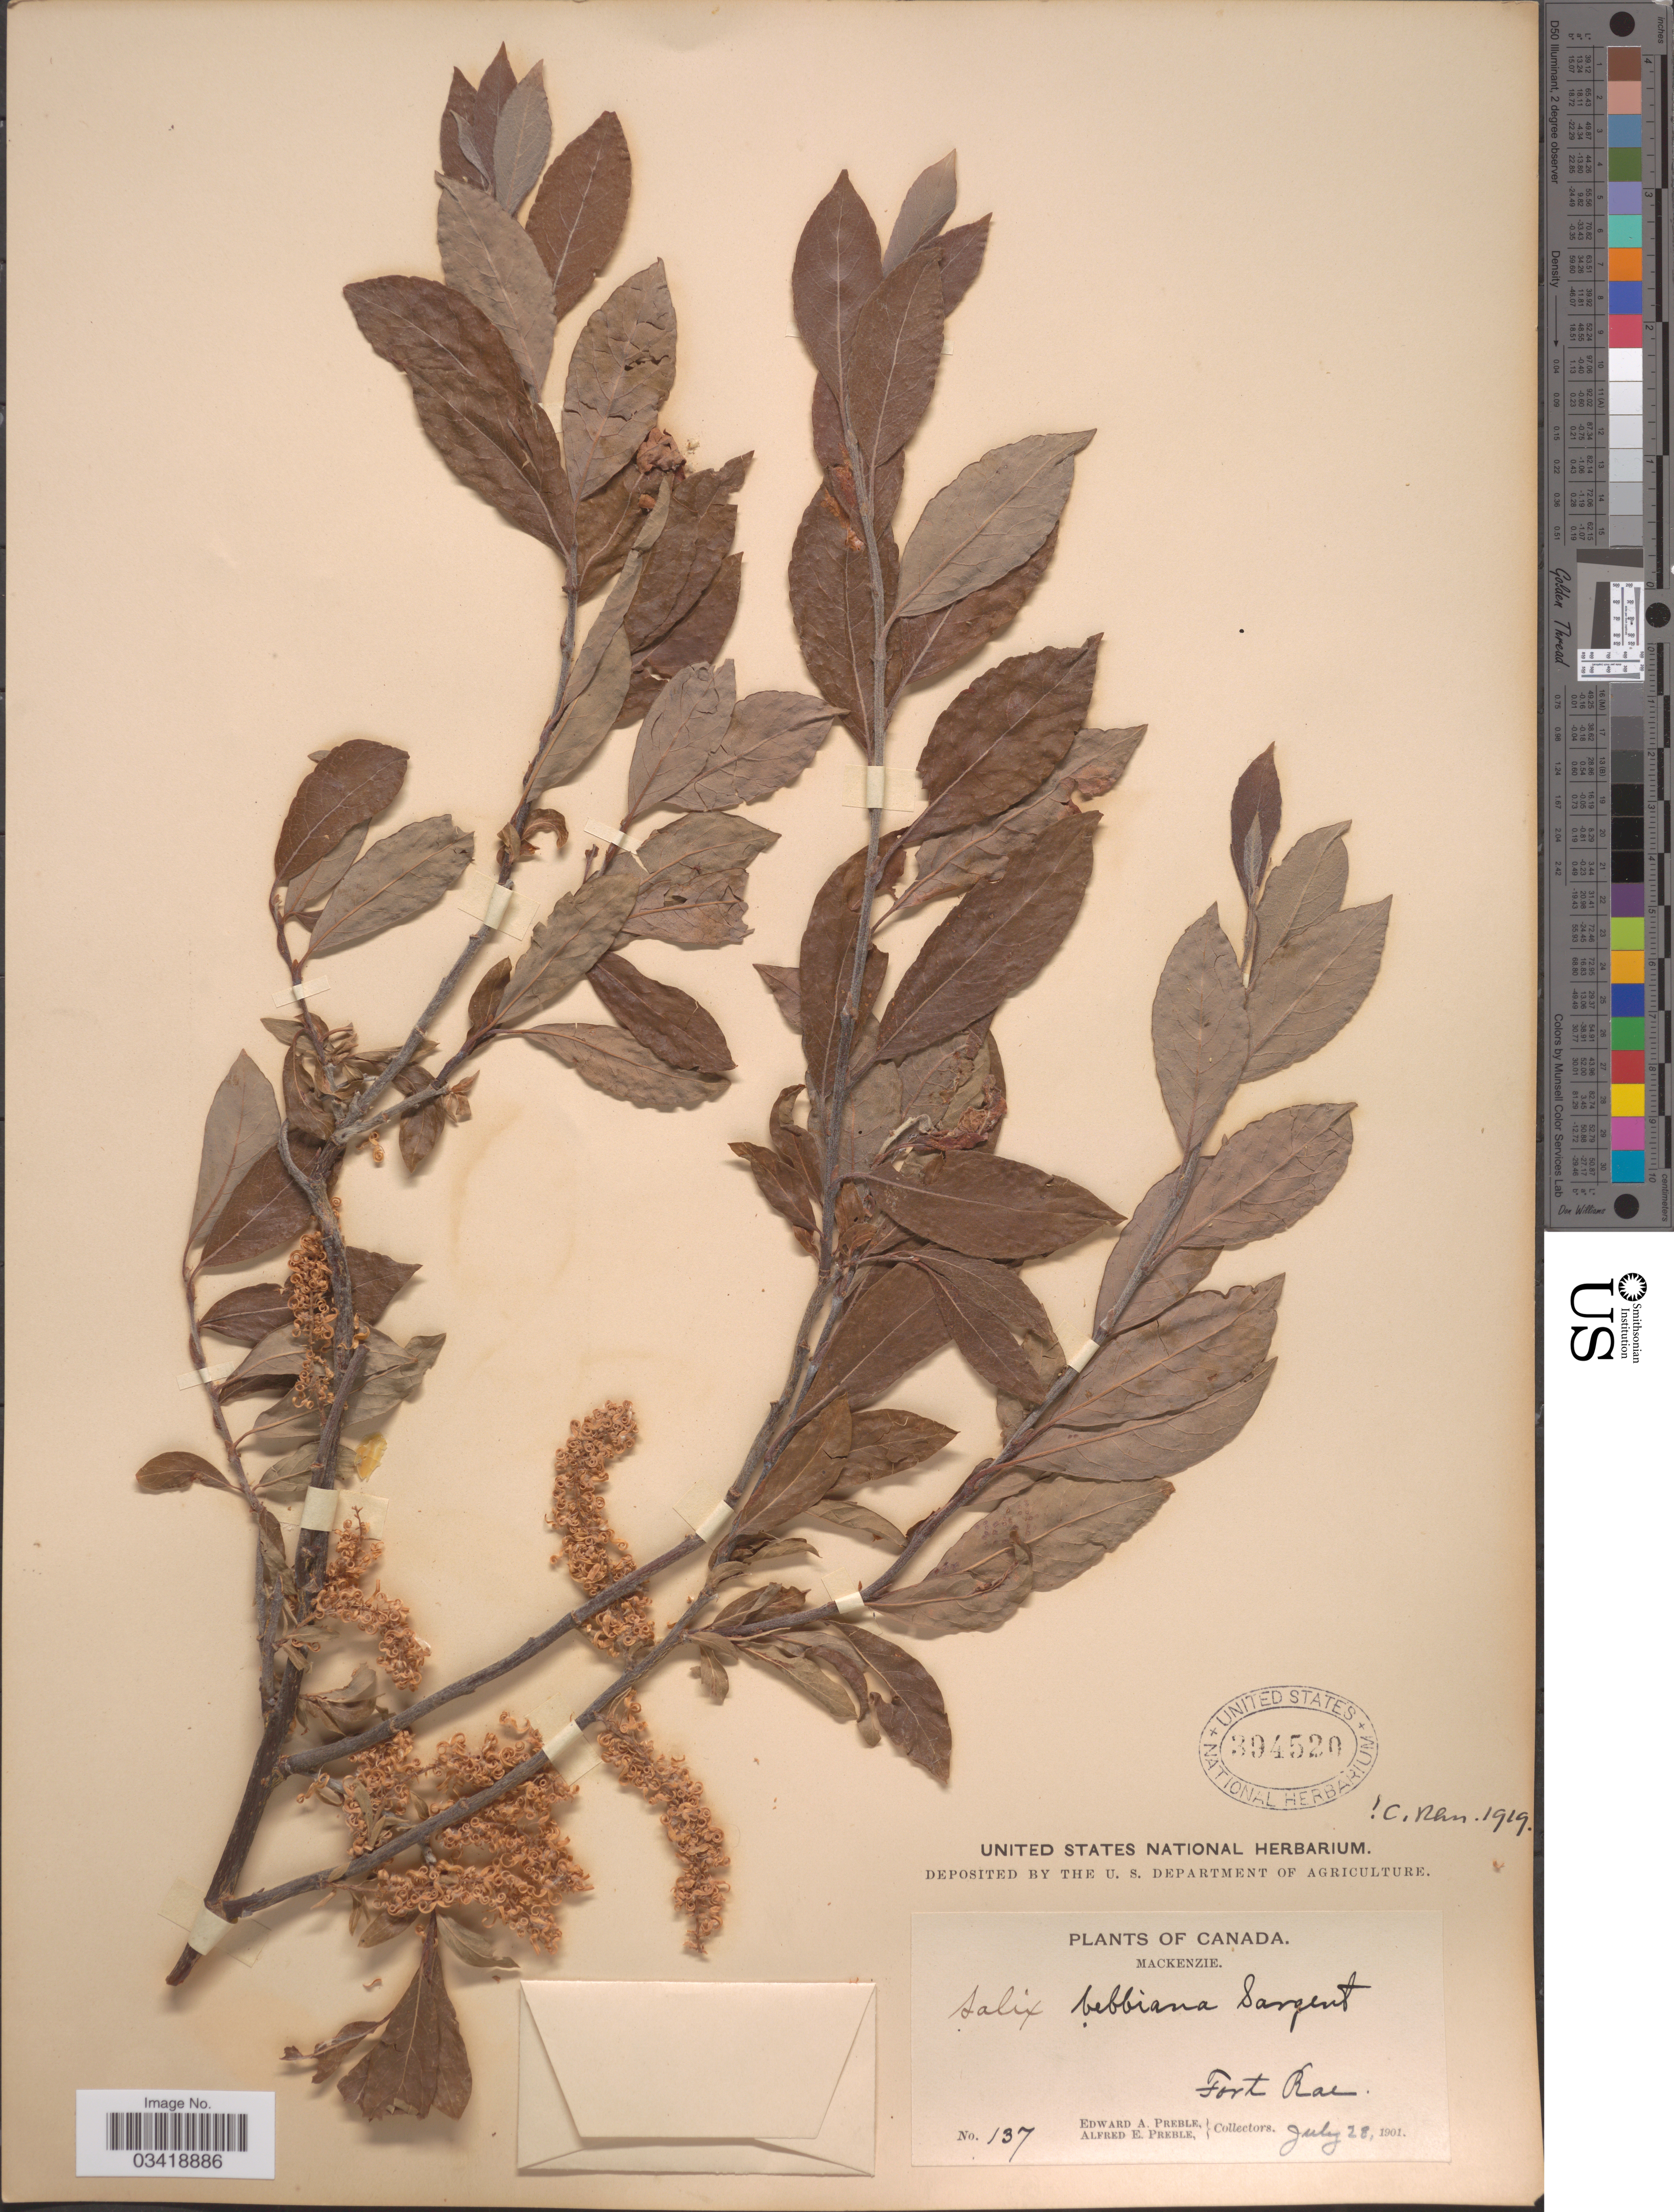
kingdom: Plantae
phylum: Tracheophyta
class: Magnoliopsida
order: Malpighiales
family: Salicaceae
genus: Salix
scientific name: Salix bebbiana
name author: Sarg.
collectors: E. Preble & A. Preble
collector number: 137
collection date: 1901-07-28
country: Canada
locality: Mackenzie. Fort Rae.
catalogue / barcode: US 394520